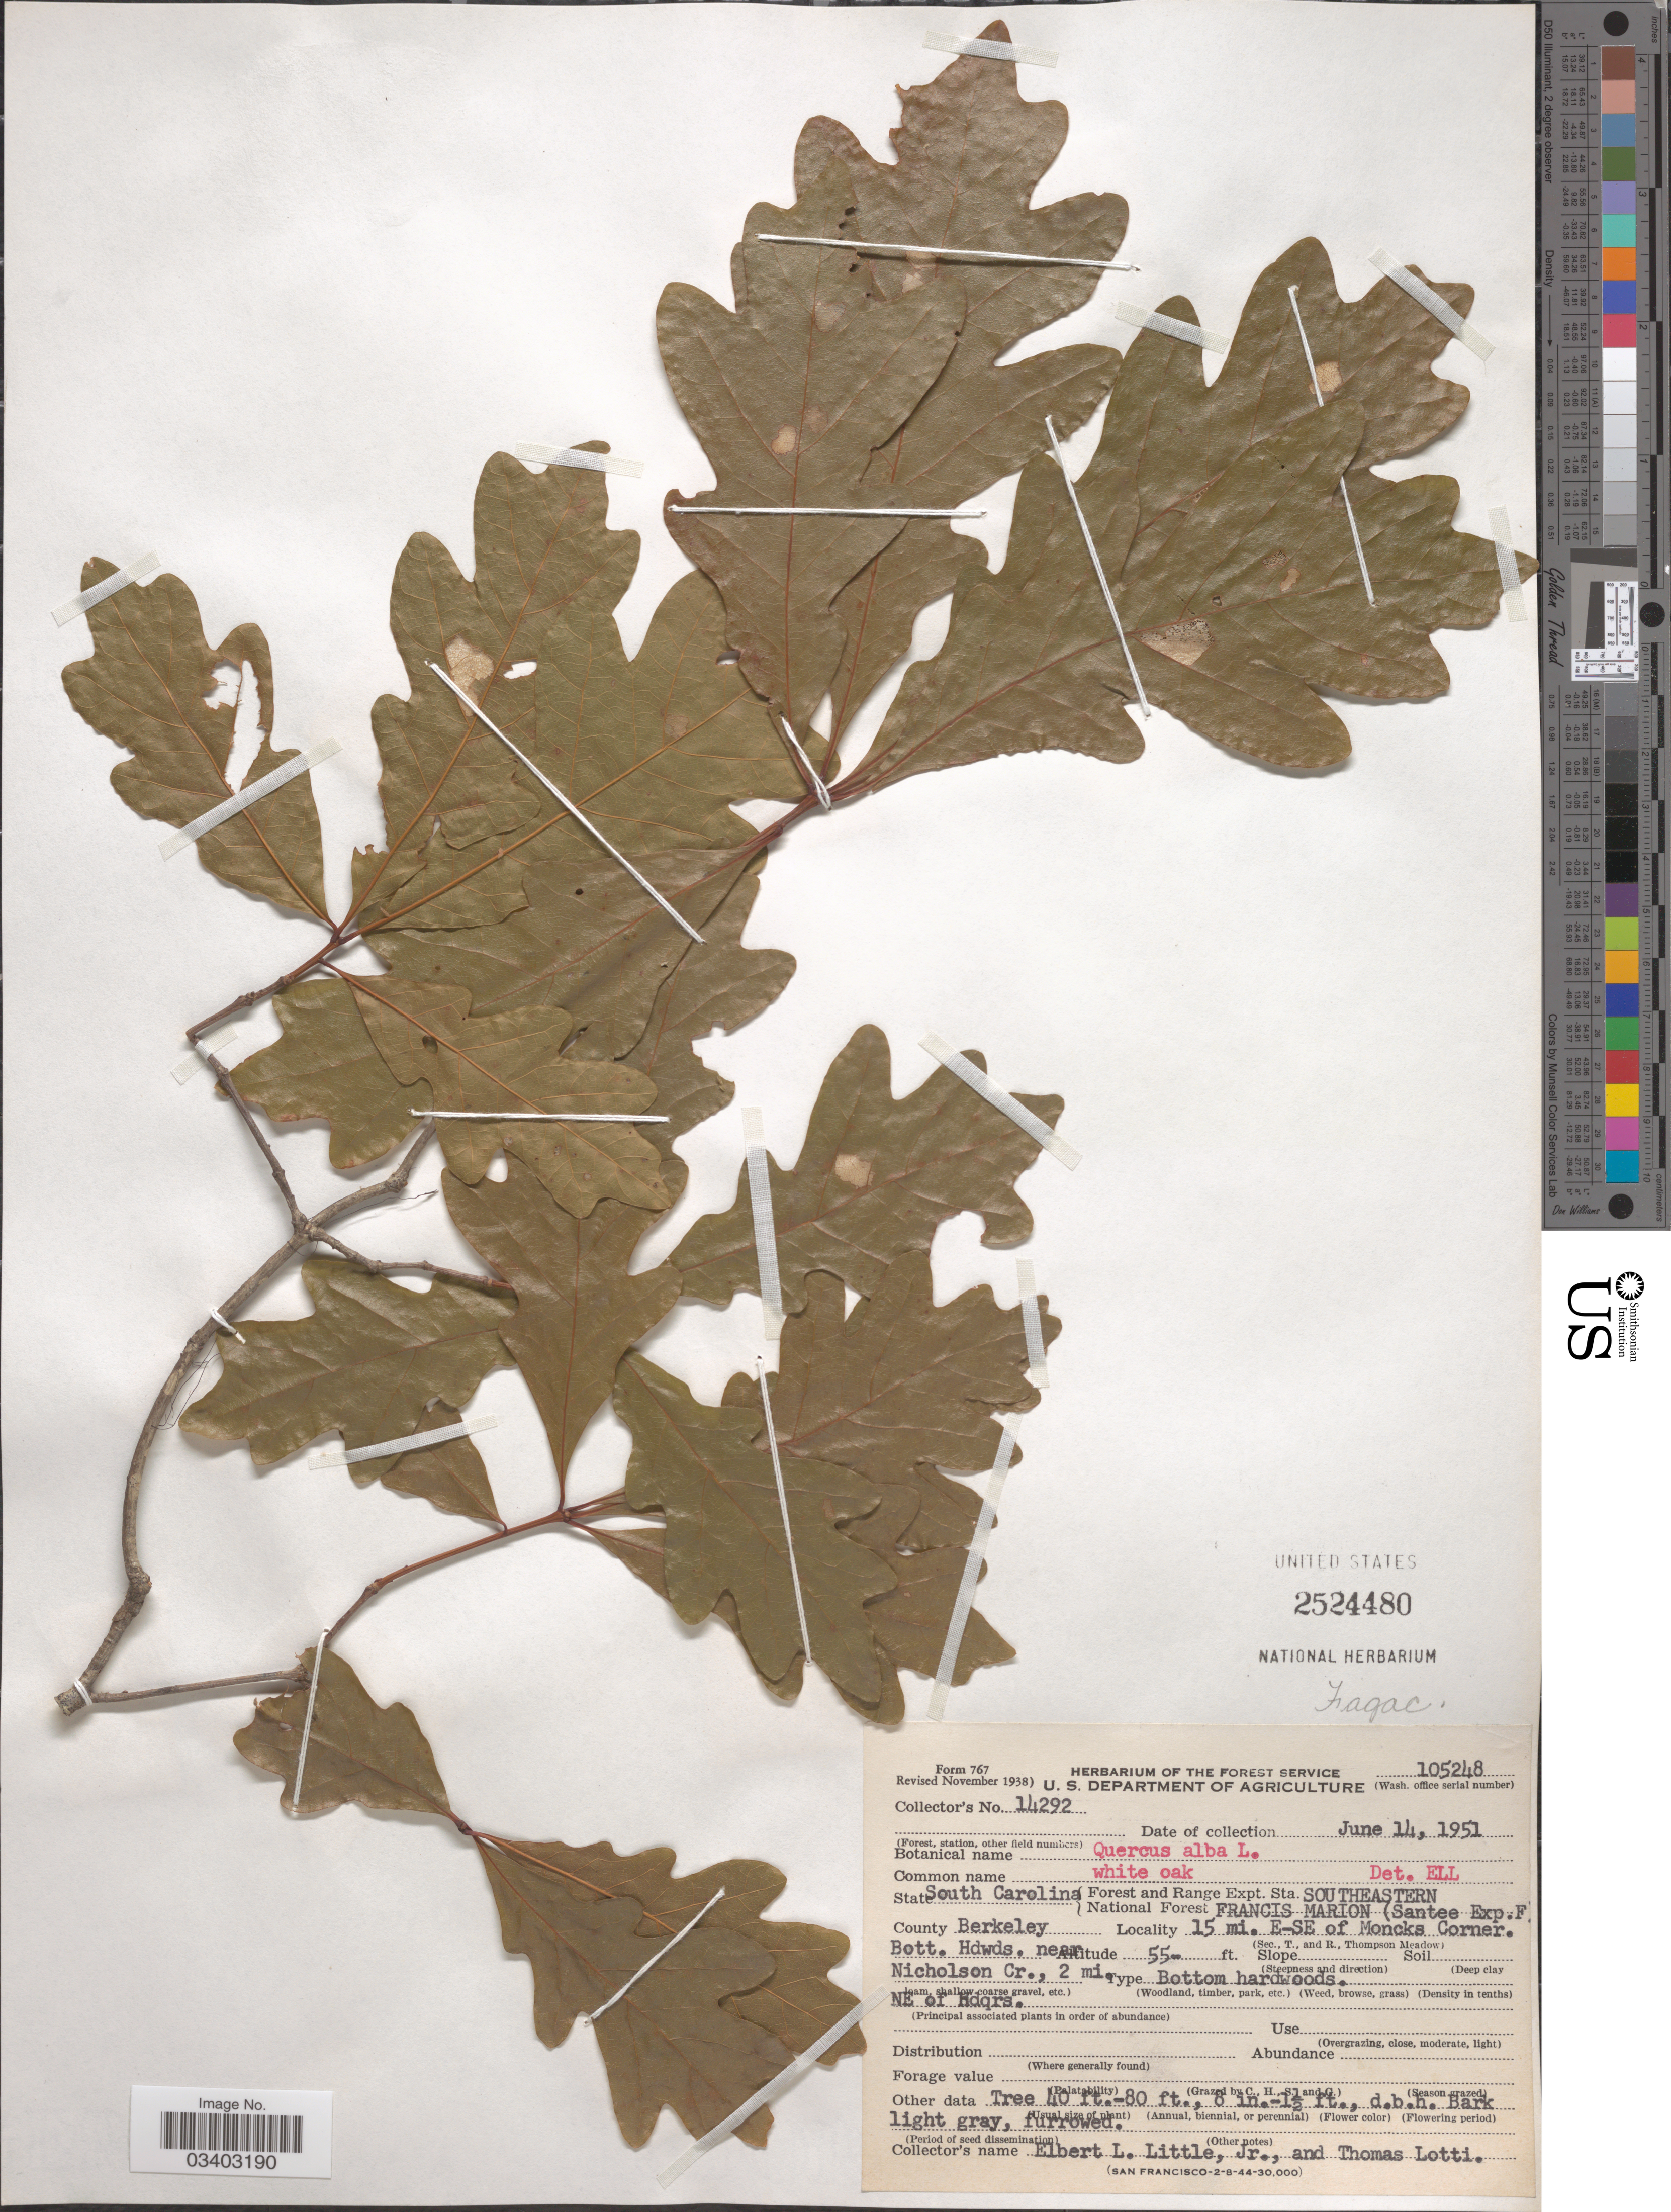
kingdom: Plantae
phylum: Tracheophyta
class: Magnoliopsida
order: Fagales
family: Fagaceae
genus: Quercus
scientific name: Quercus alba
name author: L.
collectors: E. L. Little & T. Lotti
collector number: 14292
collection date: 1951-06-14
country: United States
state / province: South Carolina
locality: Forest and Range Expt. Sta. Southeastern. National Forest Francis Marion (Santee Exp. F). County Berkeley. 15 mi. E-SE of Moncks Corner. Bott. Hdwds. near Nicholson Cr., 2 mi. NE of Hdqrs.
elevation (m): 17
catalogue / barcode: US 2524480